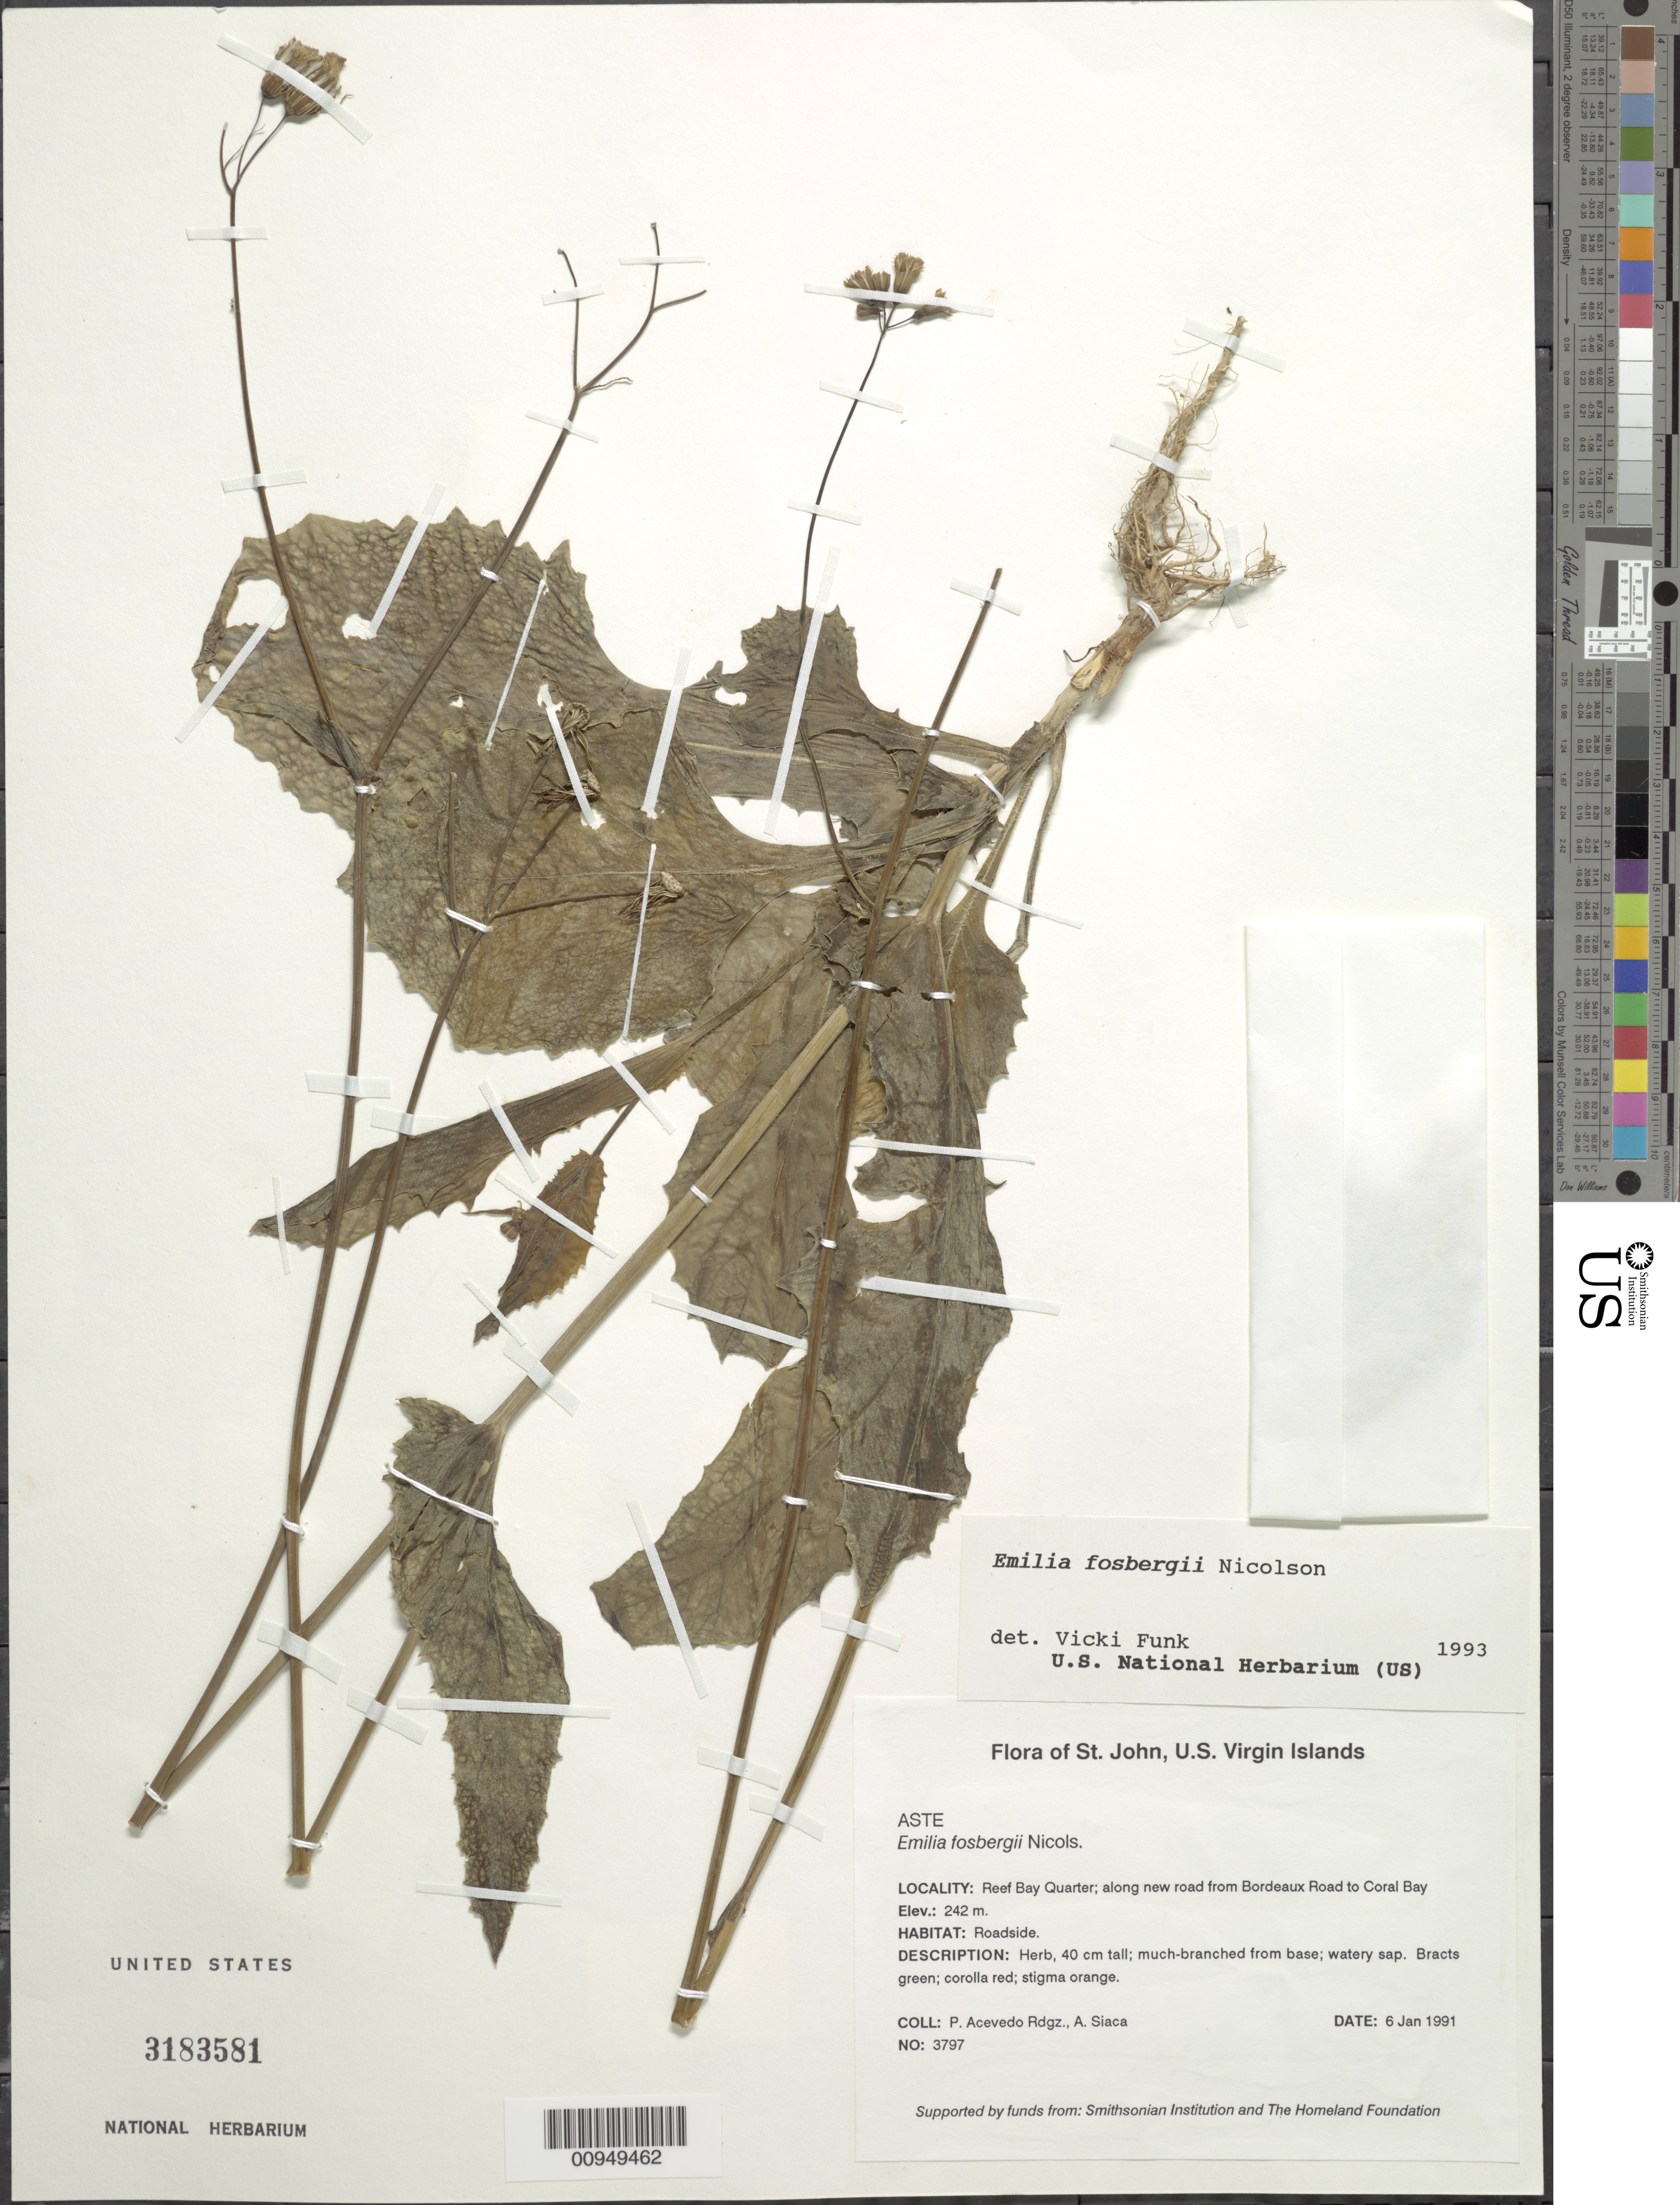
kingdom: Plantae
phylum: Tracheophyta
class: Magnoliopsida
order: Asterales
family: Asteraceae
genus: Emilia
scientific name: Emilia fosbergii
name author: Nicolson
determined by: Funk, Vicki A., (BOT), Smithsonian Institution - National Museum of Natural History (UNITED STATES)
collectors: P. Acevedo-Rodr. & A. Siaca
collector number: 3797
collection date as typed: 06 Jan 1991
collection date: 1991-01-06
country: U.S. Virgin Islands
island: St. John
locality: Reef Bay Quarter, along new road from Bordeaux Road to Coral Bay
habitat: Roadside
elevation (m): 242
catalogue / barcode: US 3183581